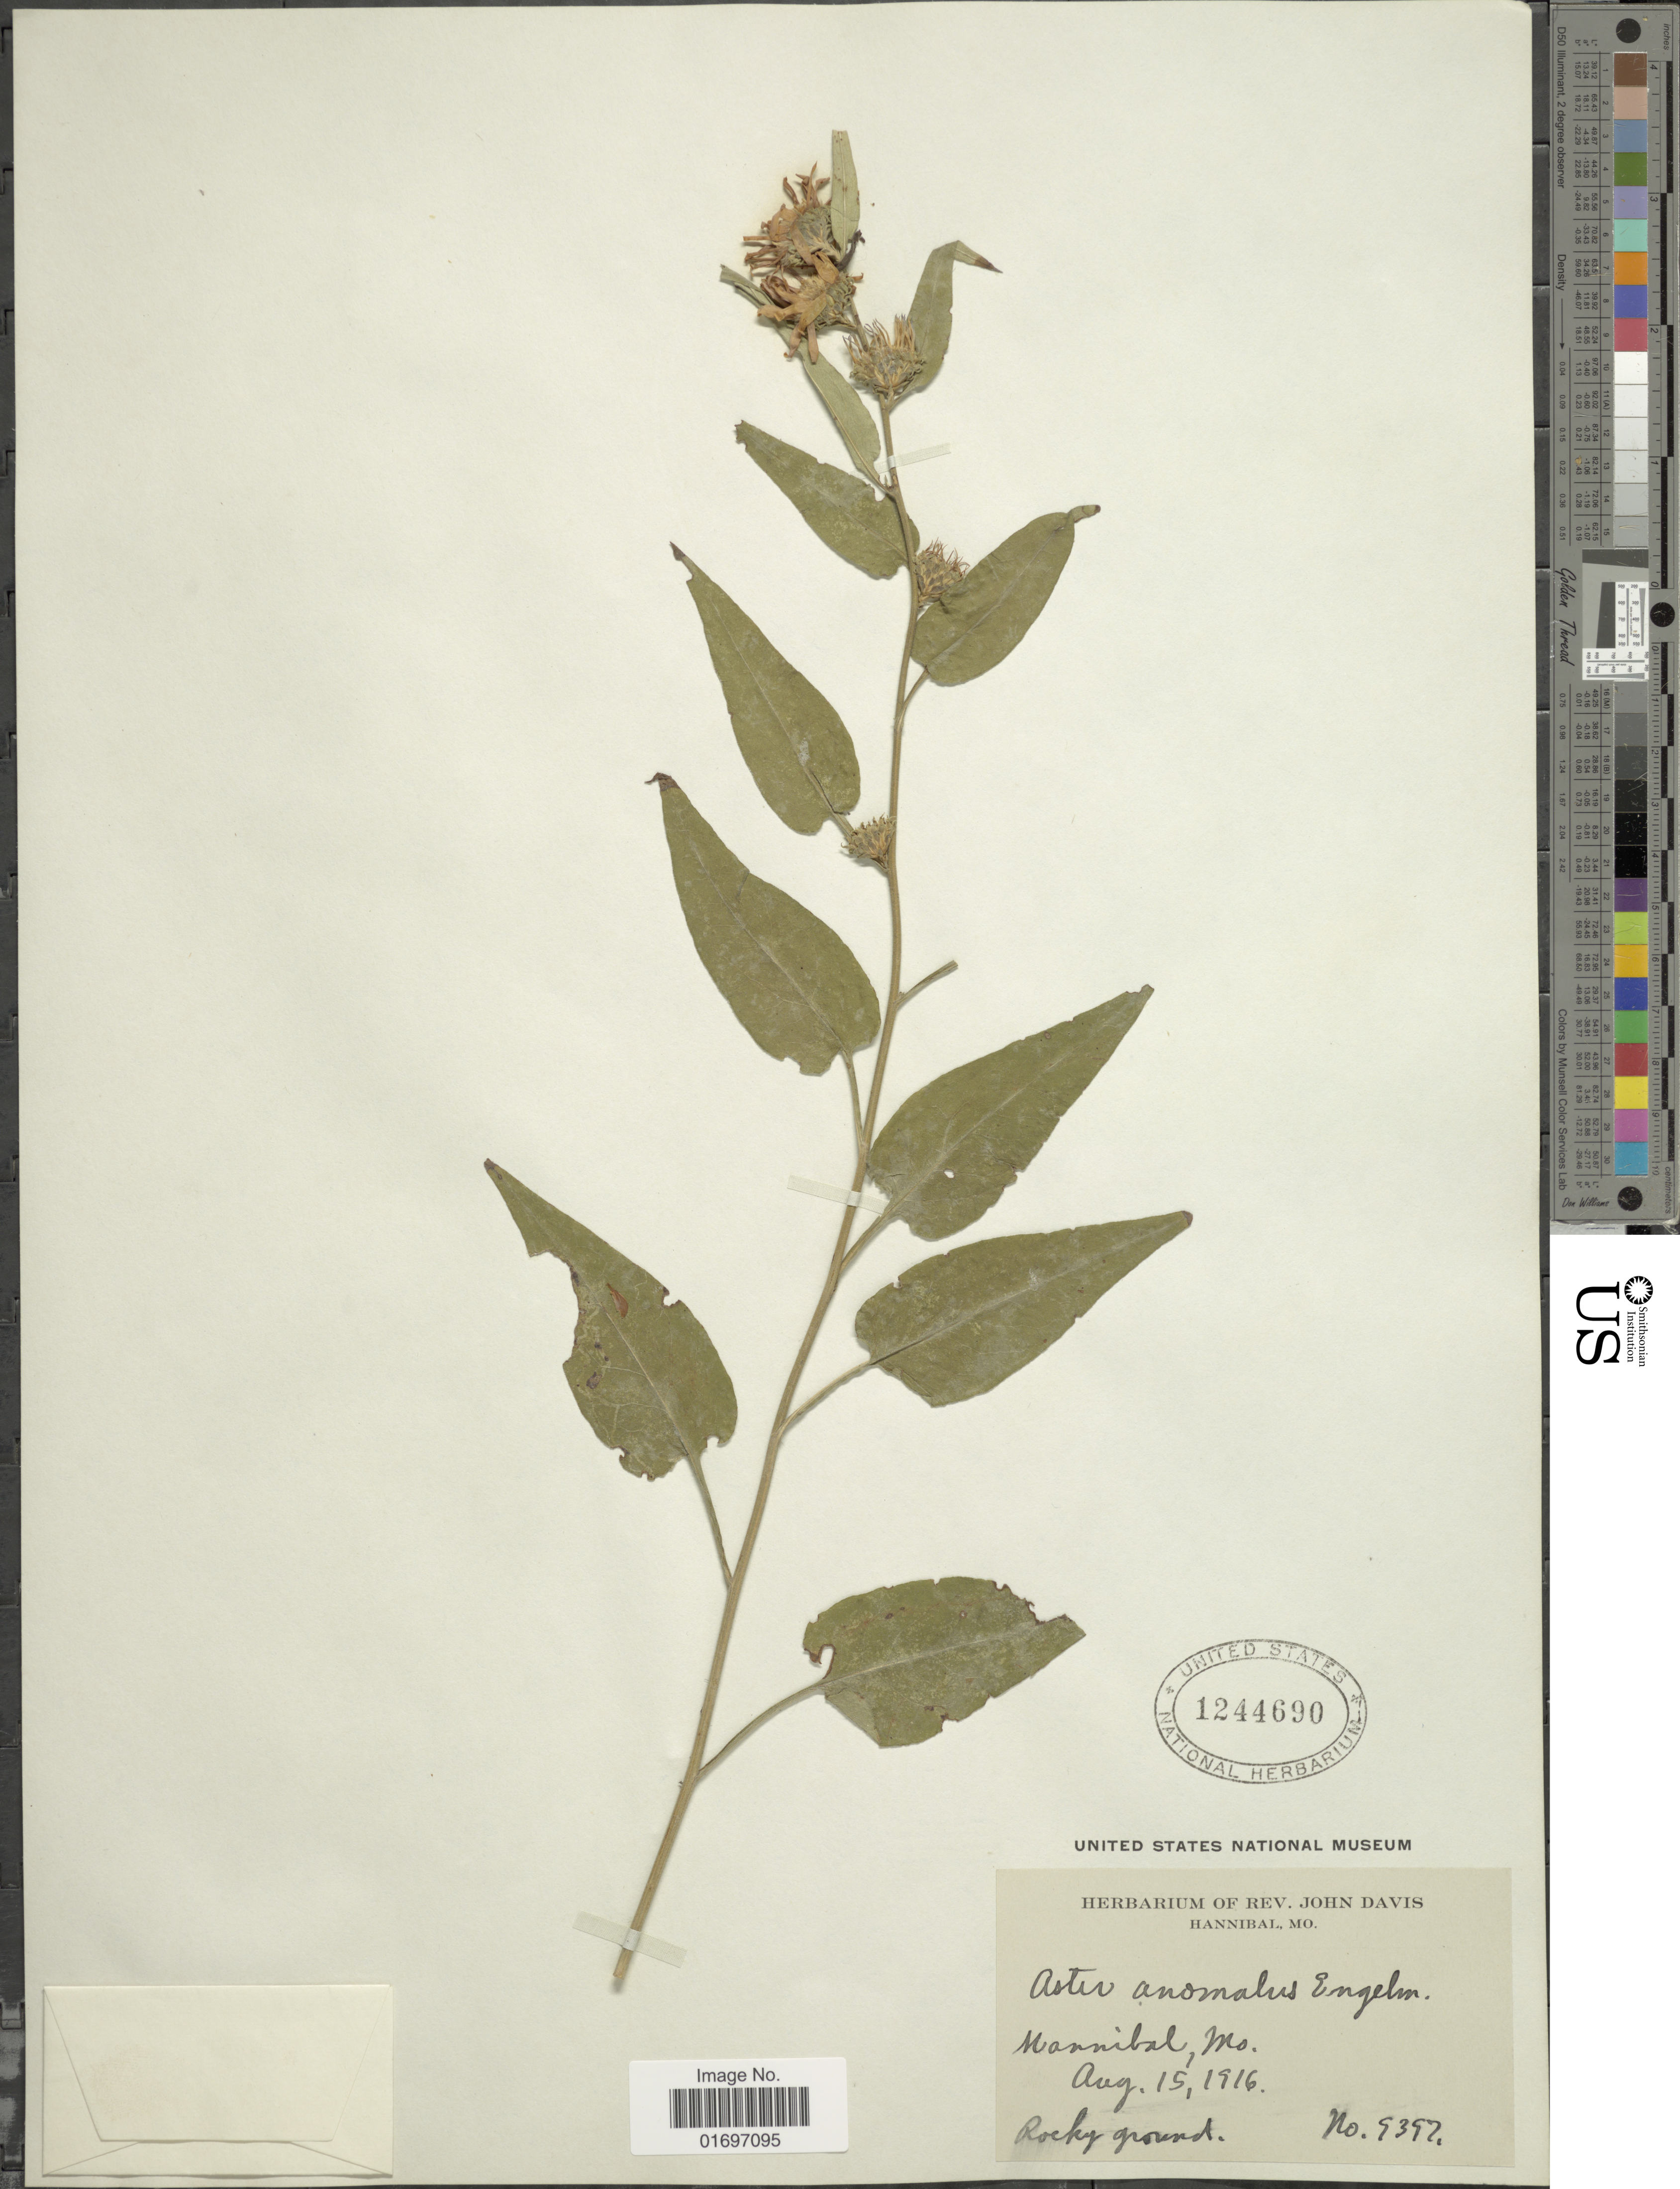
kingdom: Plantae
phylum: Tracheophyta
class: Magnoliopsida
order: Asterales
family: Asteraceae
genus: Symphyotrichum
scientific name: Symphyotrichum anomalum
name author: (Engelm.) G.L. Nesom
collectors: ex herb. Rev. John Davis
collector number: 9397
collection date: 1916-08-15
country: United States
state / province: Missouri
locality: Hannibal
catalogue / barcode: US 1244690